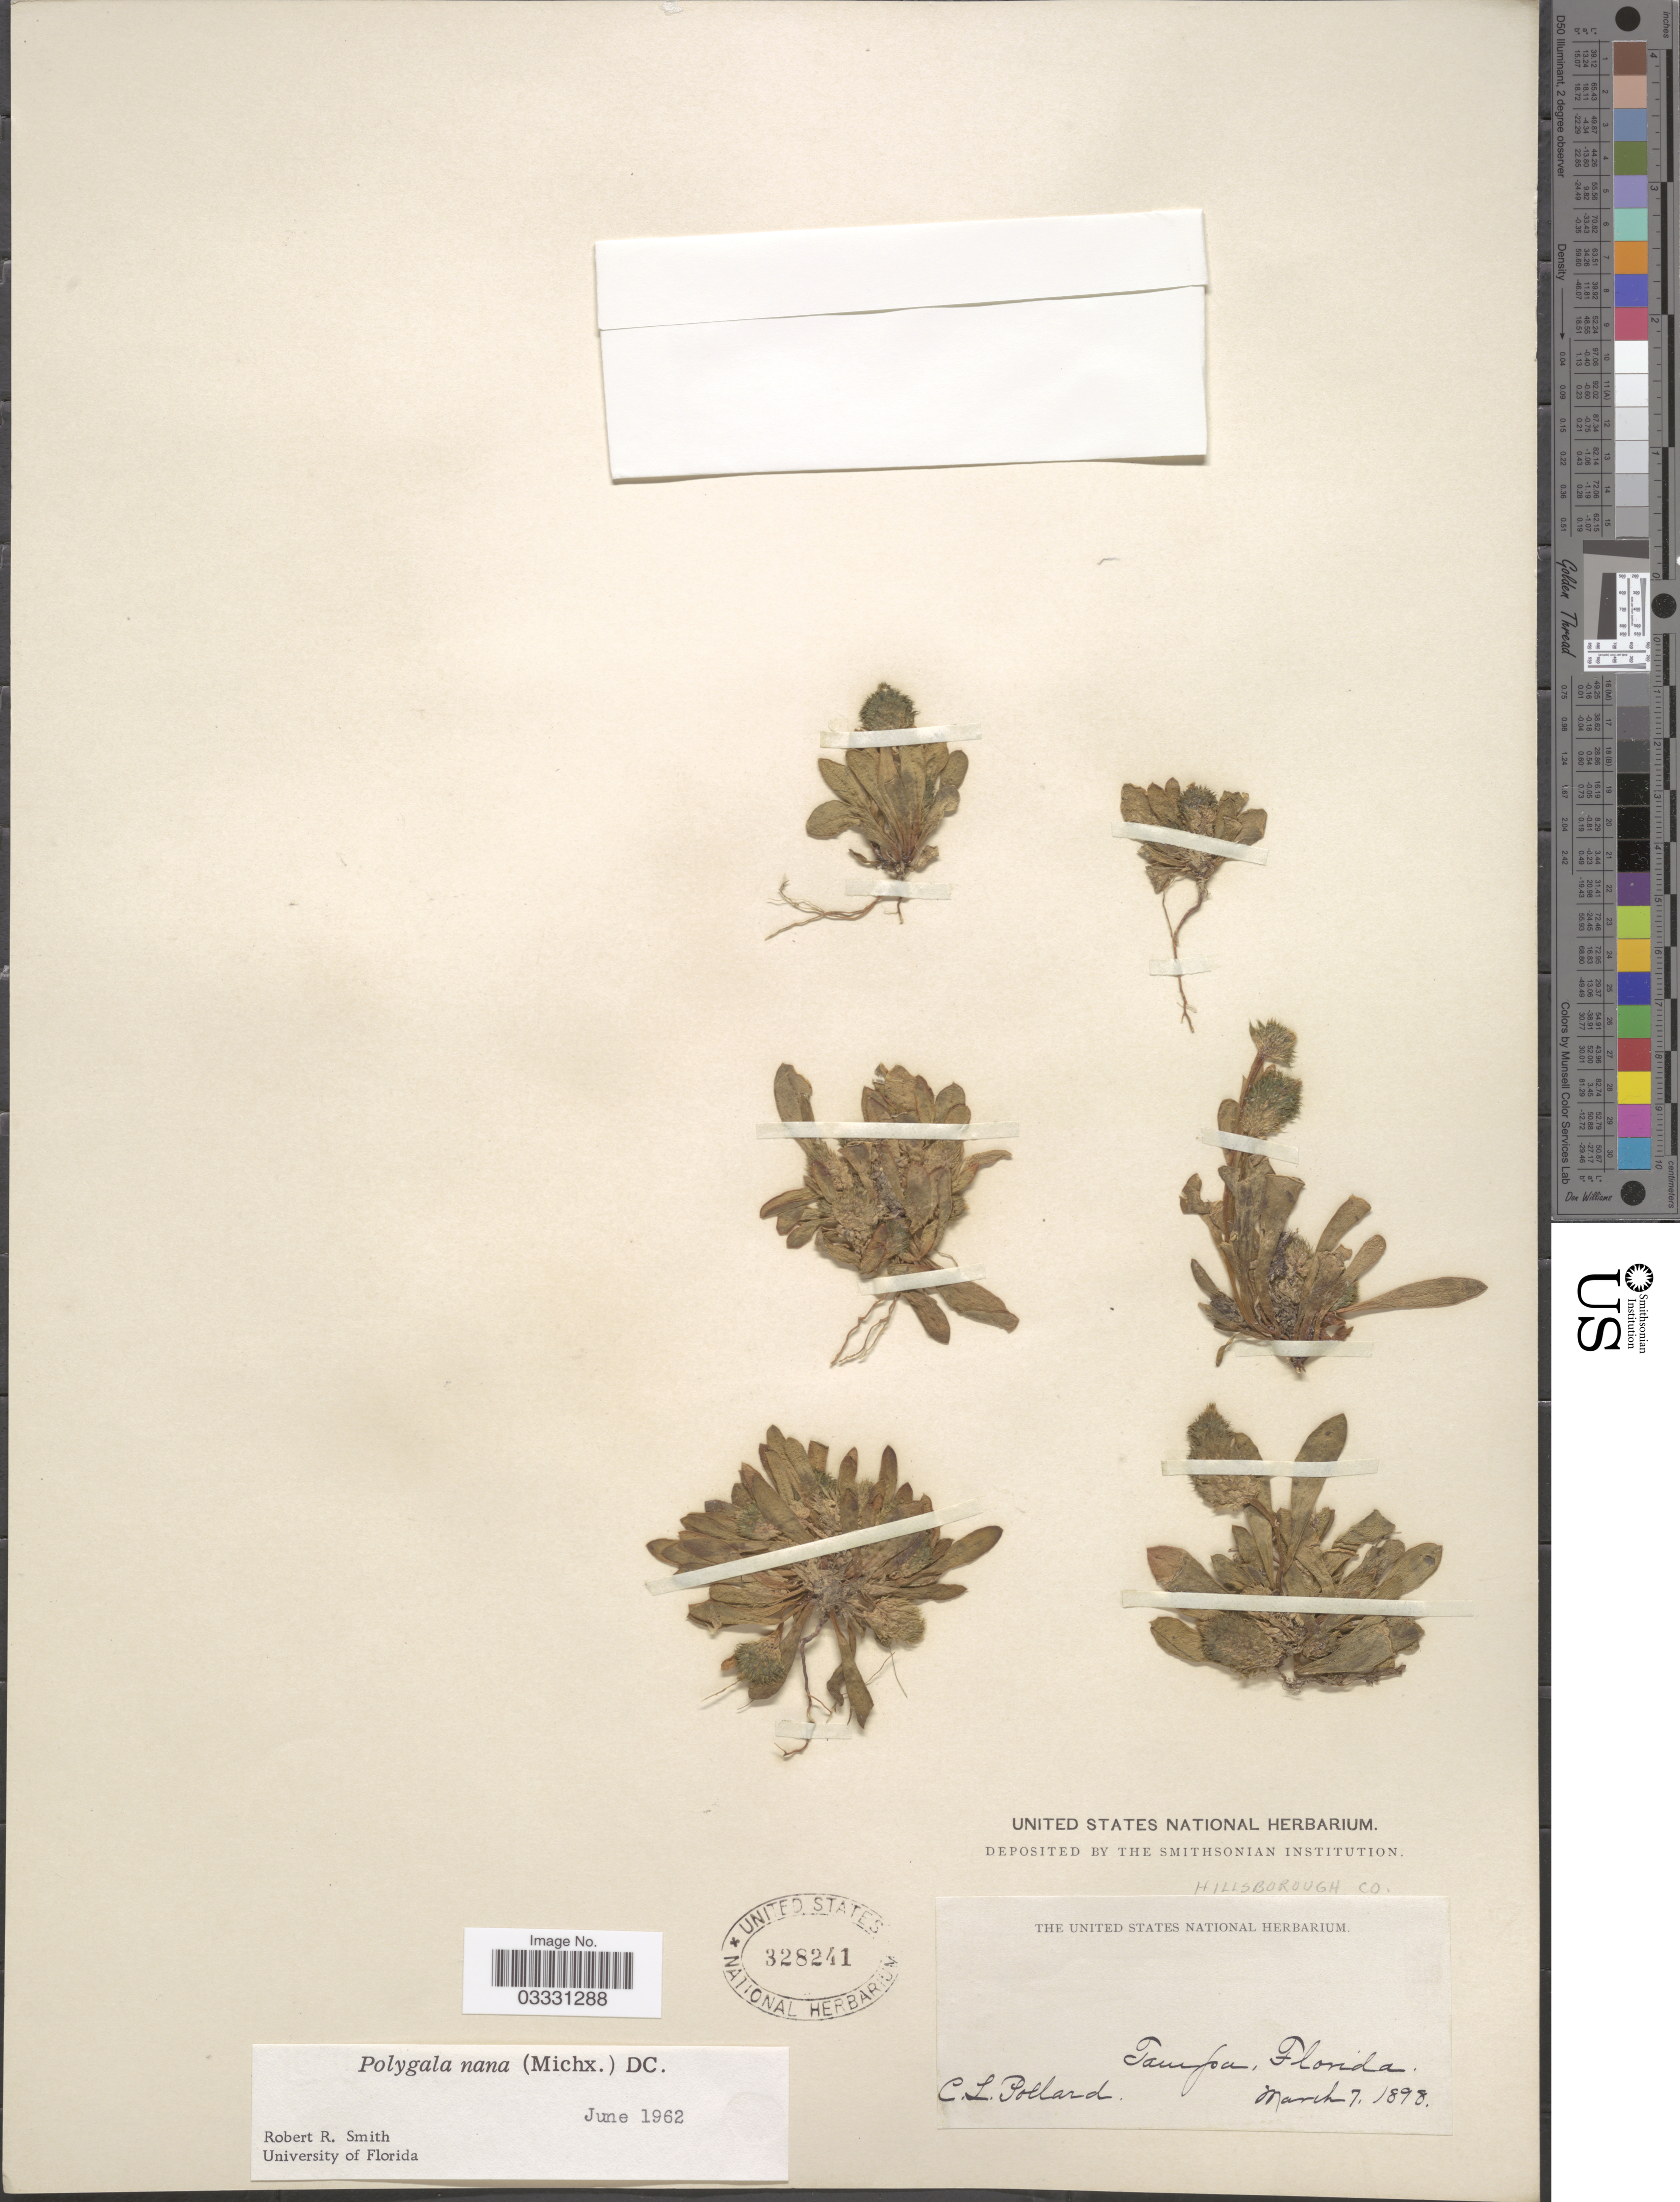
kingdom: Plantae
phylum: Tracheophyta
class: Magnoliopsida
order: Fabales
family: Polygalaceae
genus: Polygala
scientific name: Polygala nana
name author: (Michx.) DC.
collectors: C. L. Pollard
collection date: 1898-03-07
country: United States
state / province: Florida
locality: Hillsborough Co. Tampa.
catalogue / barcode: US 328241